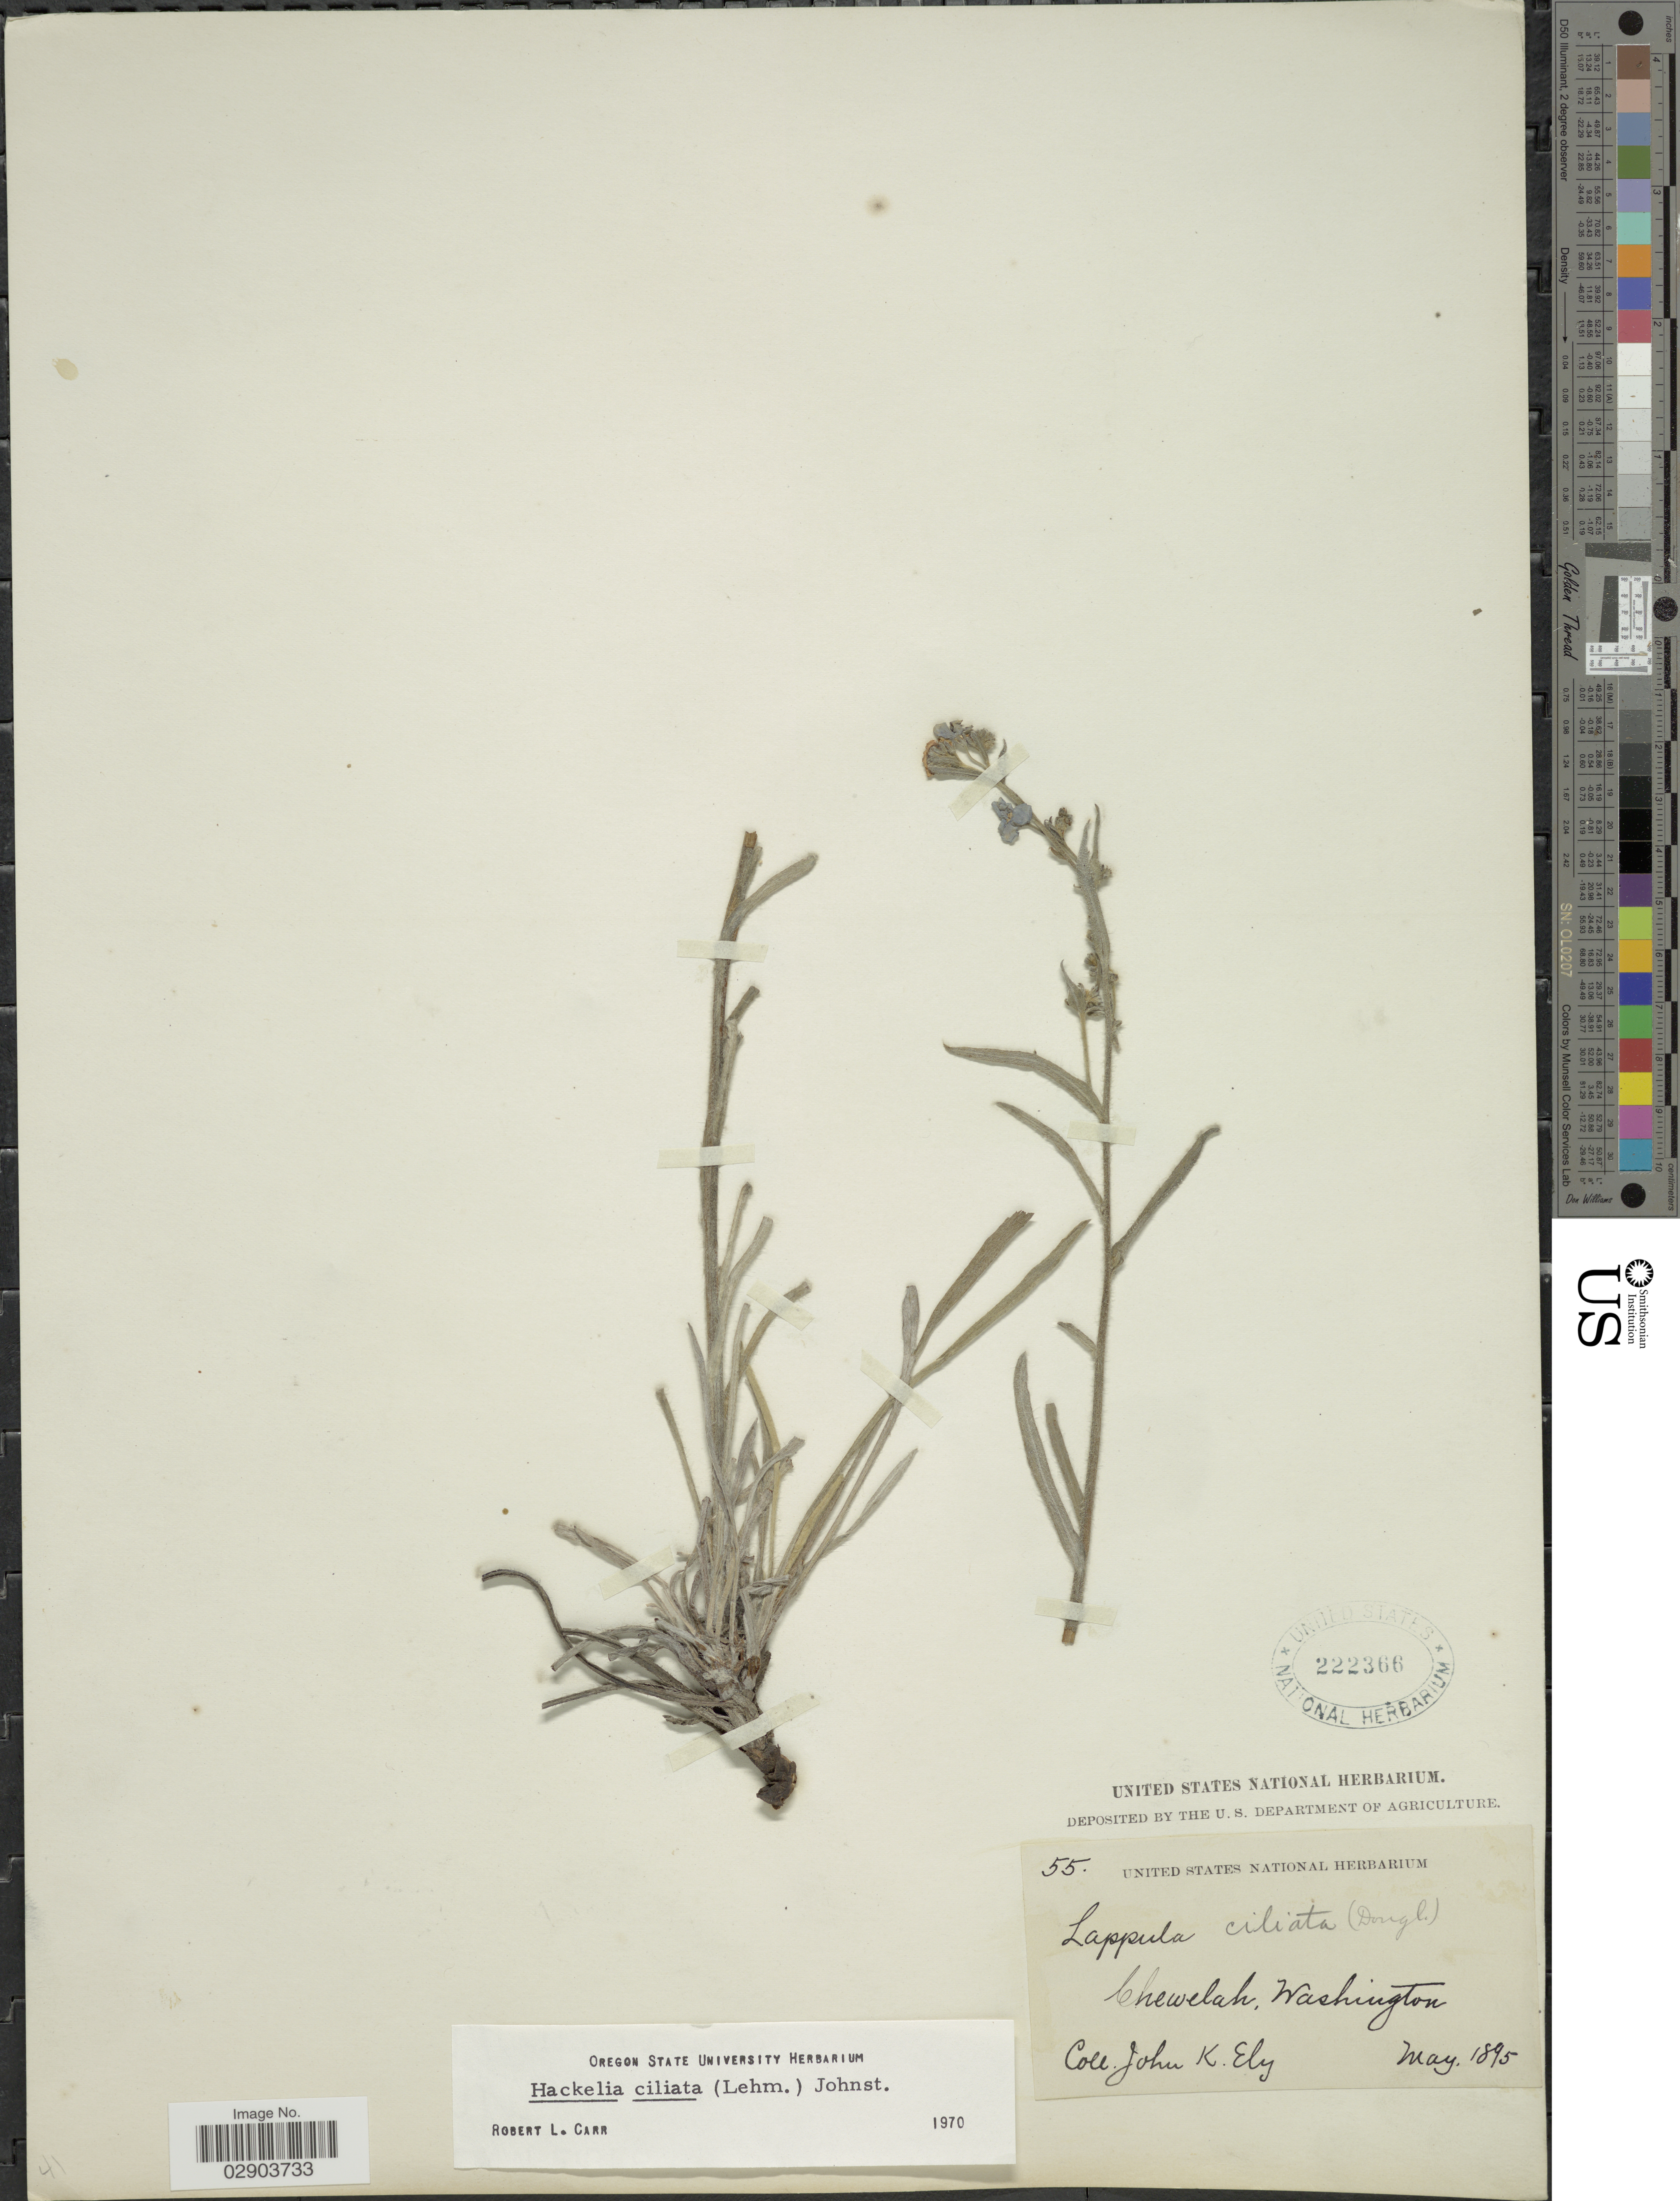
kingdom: Plantae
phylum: Tracheophyta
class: Magnoliopsida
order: Boraginales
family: Boraginaceae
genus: Hackelia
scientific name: Hackelia ciliata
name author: (Douglas ex Lehm.) I.M. Johnst.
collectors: J. Ely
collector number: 55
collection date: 1895-05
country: United States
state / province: Washington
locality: Chewelah.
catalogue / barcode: US 222366